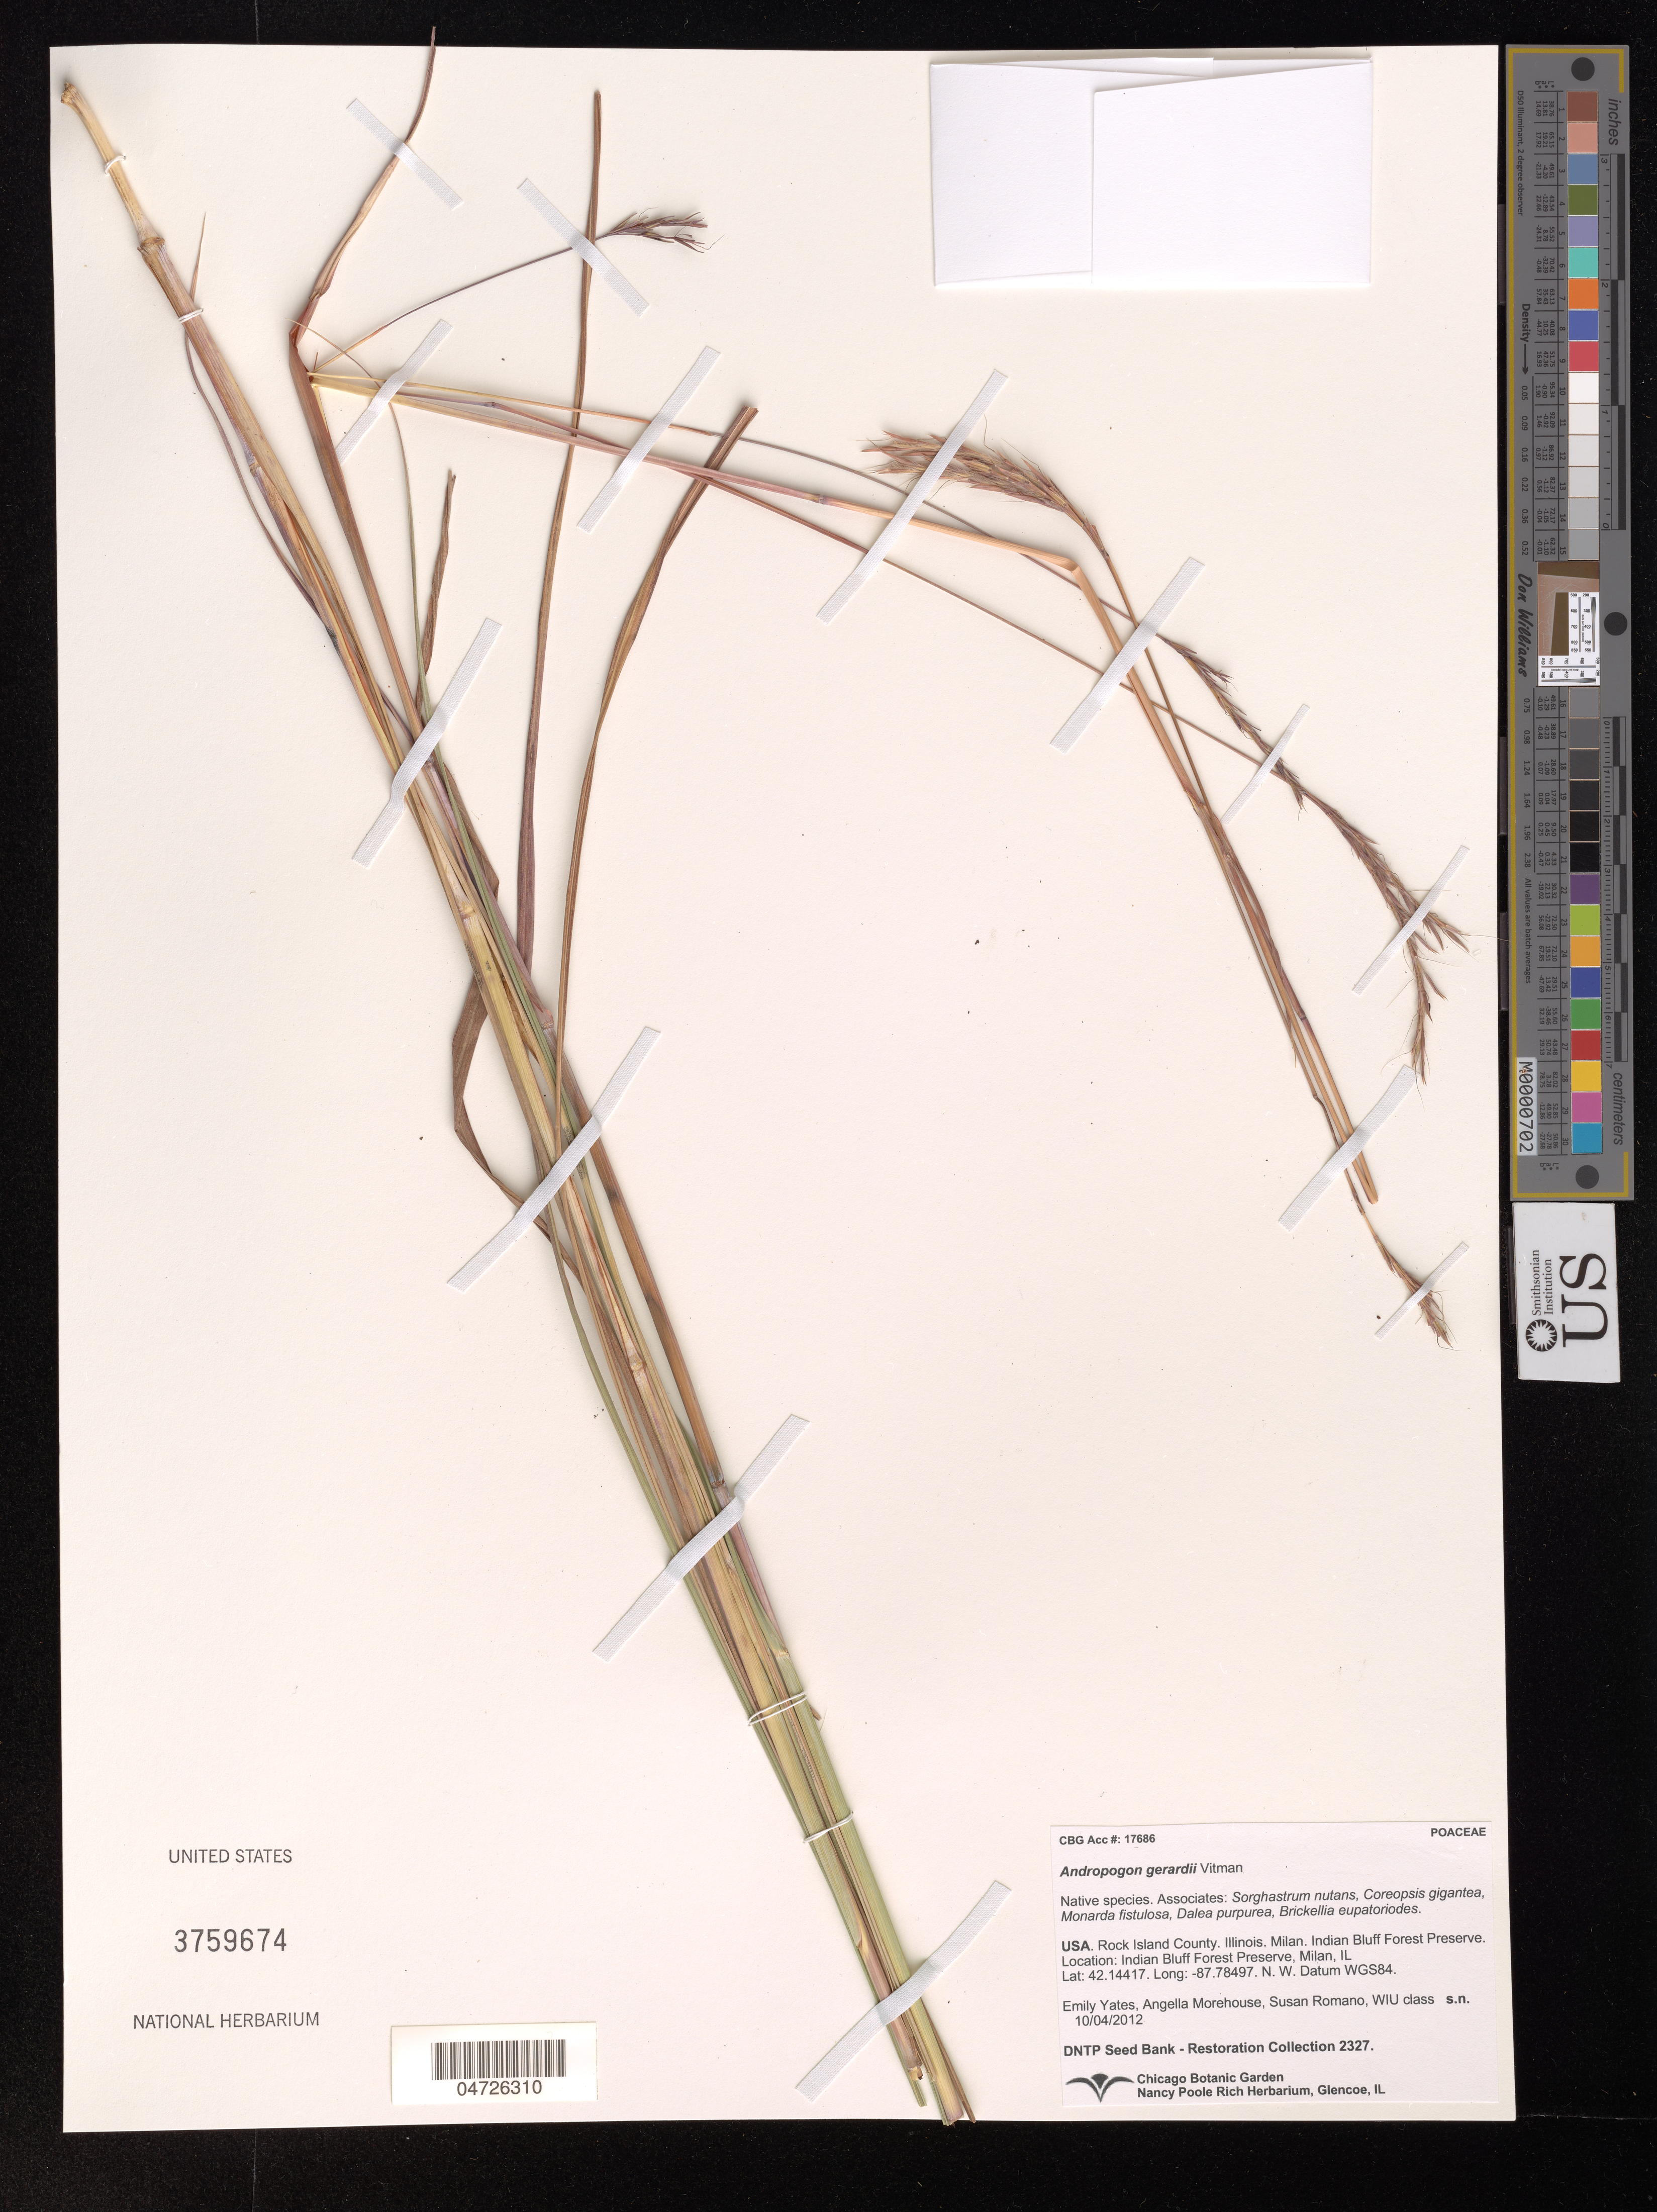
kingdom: Plantae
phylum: Tracheophyta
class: Liliopsida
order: Poales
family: Poaceae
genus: Andropogon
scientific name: Andropogon gerardii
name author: Vitman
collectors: E. D. Yates & Morehouse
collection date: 2012-10-04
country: United States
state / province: Illinois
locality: Rock Island County. Milan. Indian Bluff Forest Preserve. Indian Bluff Forest Preserve, Milan. Datum WGS84.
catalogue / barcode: US 3759674